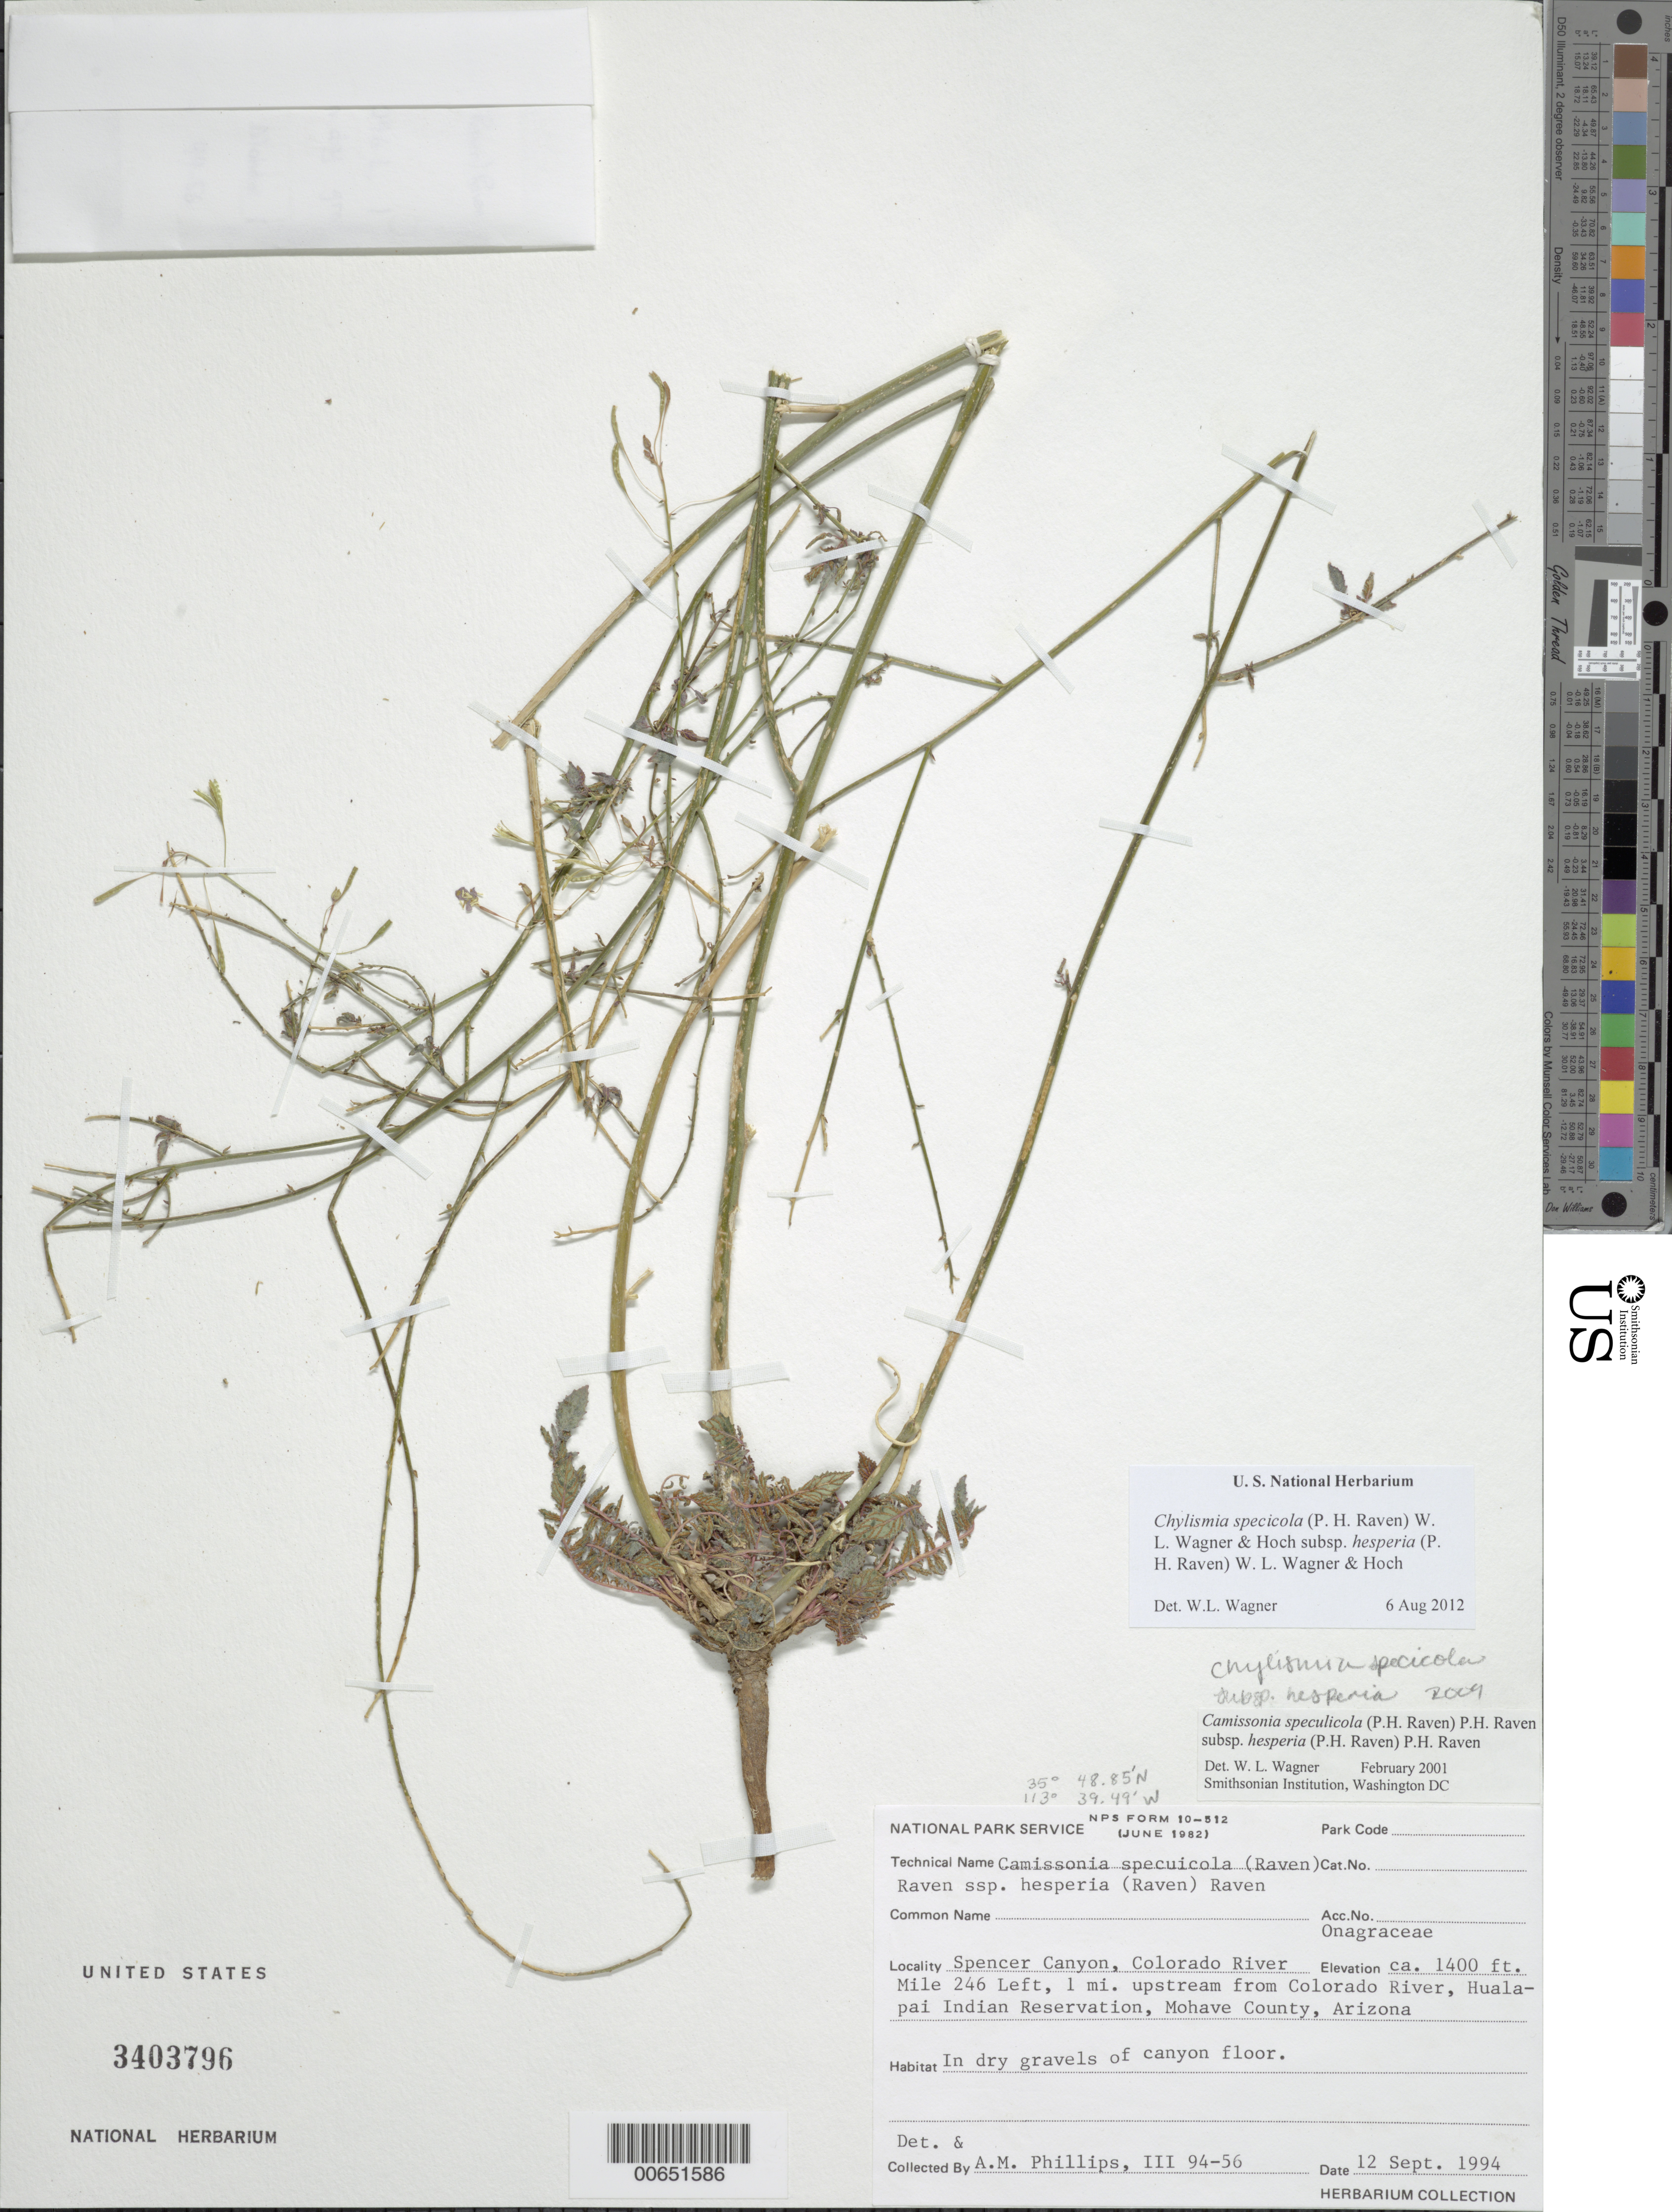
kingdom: Plantae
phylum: Tracheophyta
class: Magnoliopsida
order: Myrtales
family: Onagraceae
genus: Chylismia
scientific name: Chylismia specicola subsp. hesperia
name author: (P.H. Raven) W.L. Wagner & Hoch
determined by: Wagner, W. L., (BOT), Smithsonian Institution - National Museum of Natural History (UNITED STATES)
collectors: A. M. Phillips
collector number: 94-56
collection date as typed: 12 Sep 1994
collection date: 1994-09-12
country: United States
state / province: Arizona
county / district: Mohave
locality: Spencer canyon, colorado river, hualapai indian reservation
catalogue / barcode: US 3403796